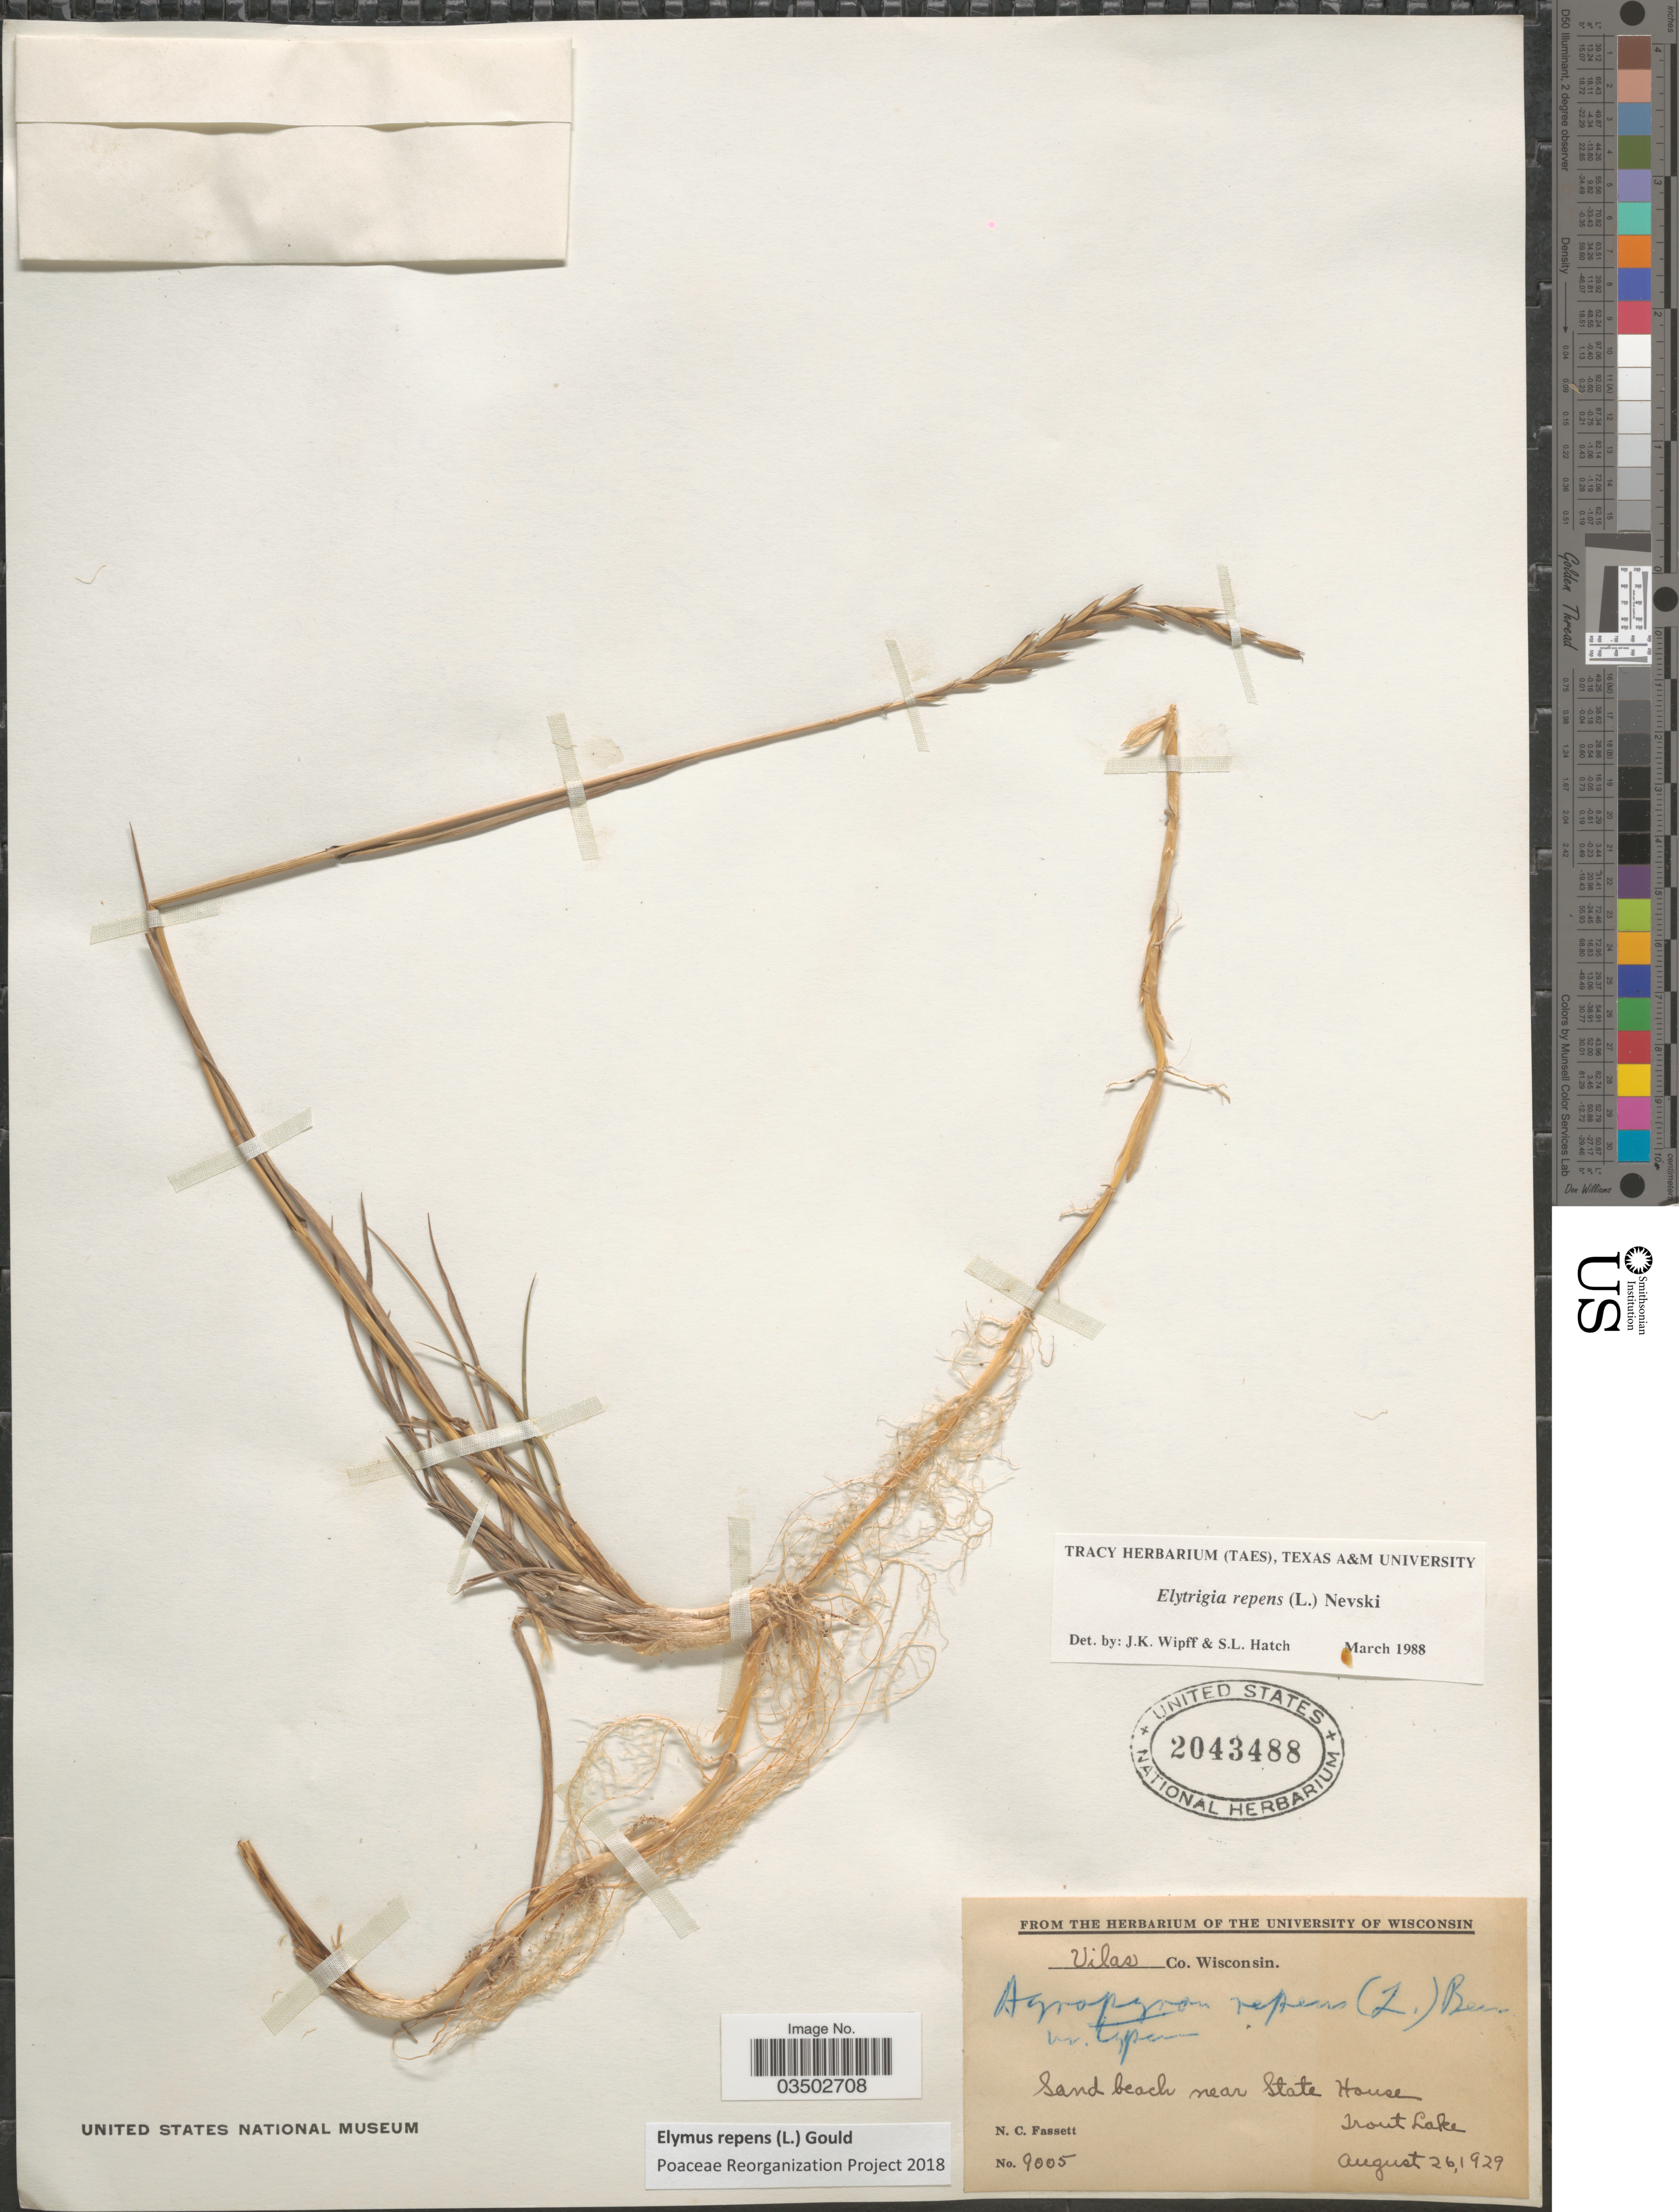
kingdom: Plantae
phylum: Tracheophyta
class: Liliopsida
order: Poales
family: Poaceae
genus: Elymus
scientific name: Elymus repens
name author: (L.) Gould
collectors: N. C. Fassett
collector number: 9005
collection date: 1929-08-26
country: United States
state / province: Wisconsin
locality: Vilas Co. Sand beach near State House. Trout Lake.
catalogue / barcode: US 2043488